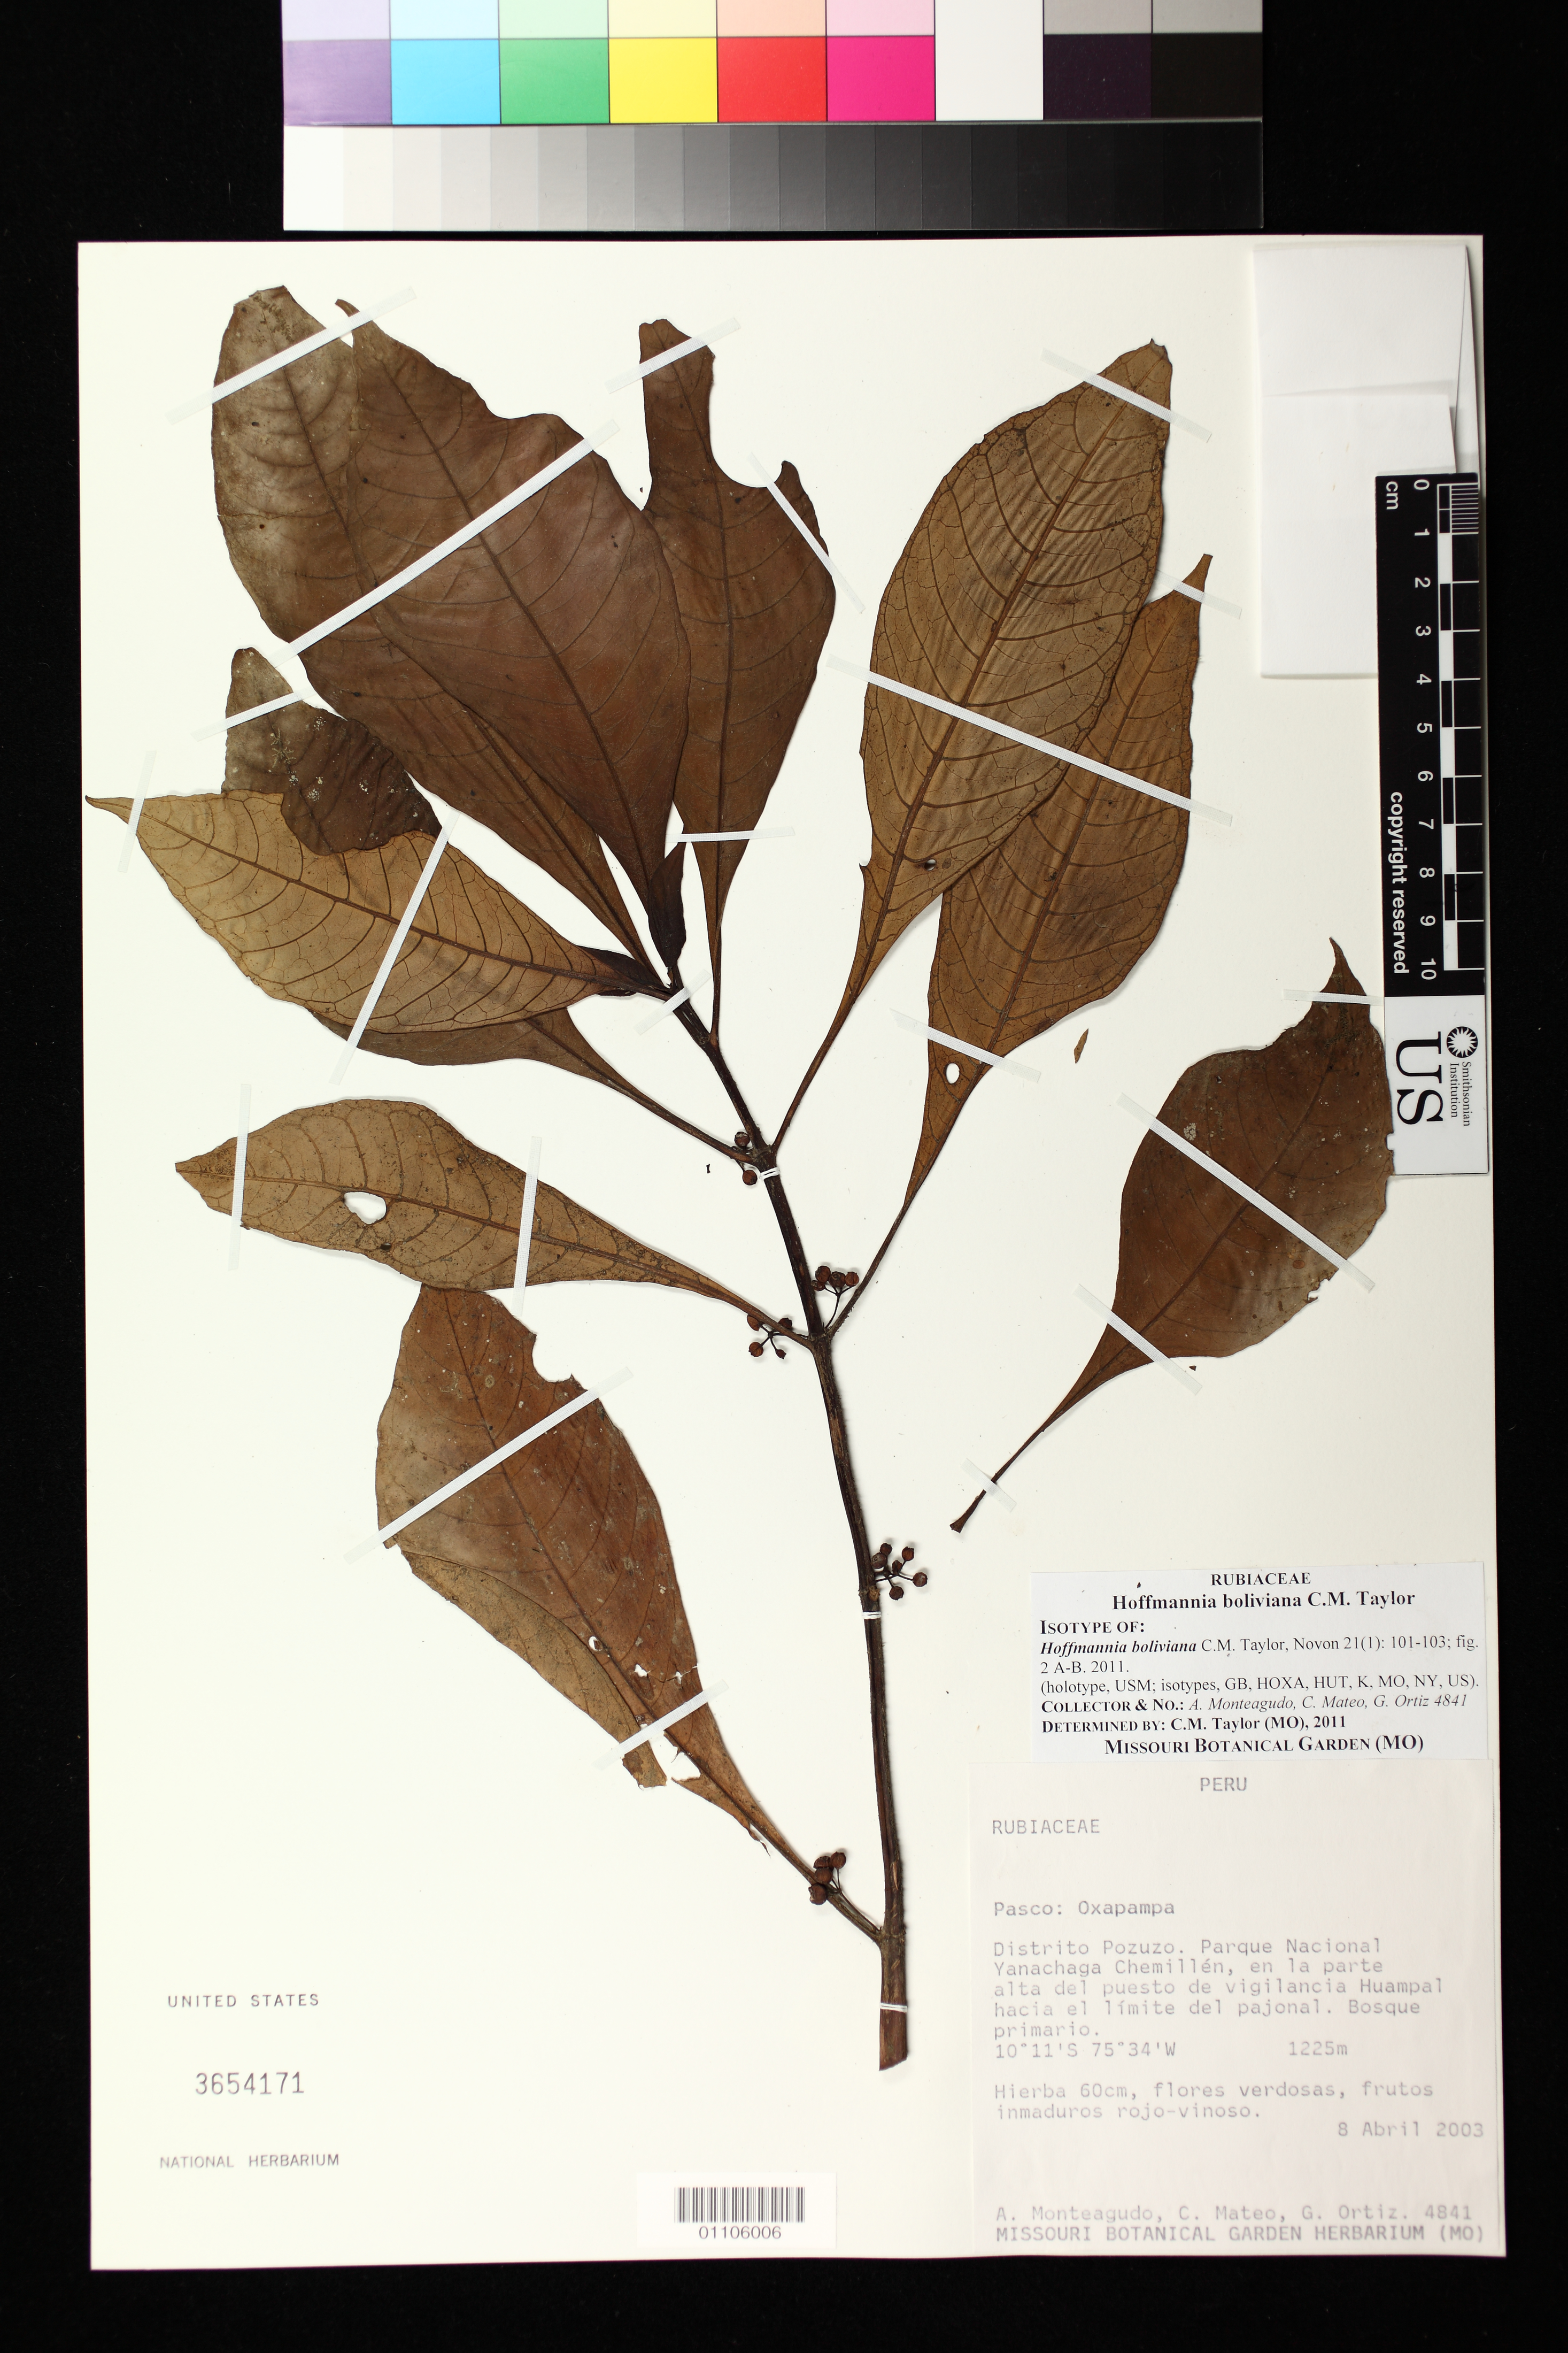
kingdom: Plantae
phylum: Tracheophyta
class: Magnoliopsida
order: Gentianales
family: Rubiaceae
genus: Hoffmannia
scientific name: Hoffmannia boliviana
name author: C.M. Taylor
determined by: Taylor, Charlotte M.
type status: Isotype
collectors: A. Monteagudo, C. Mateo & G. Ortiz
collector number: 4841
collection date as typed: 08 Apr 2003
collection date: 2003-04-08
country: Peru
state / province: Pasco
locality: Pasco: Oxapampa. Distrito Pozuzo. Parque Nacional Yanachaga Chemillén, en la parte alta del puesto de vigilancia Huampal hacia el límite del pajonal.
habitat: Bosque primario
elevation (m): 1225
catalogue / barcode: US 3654171